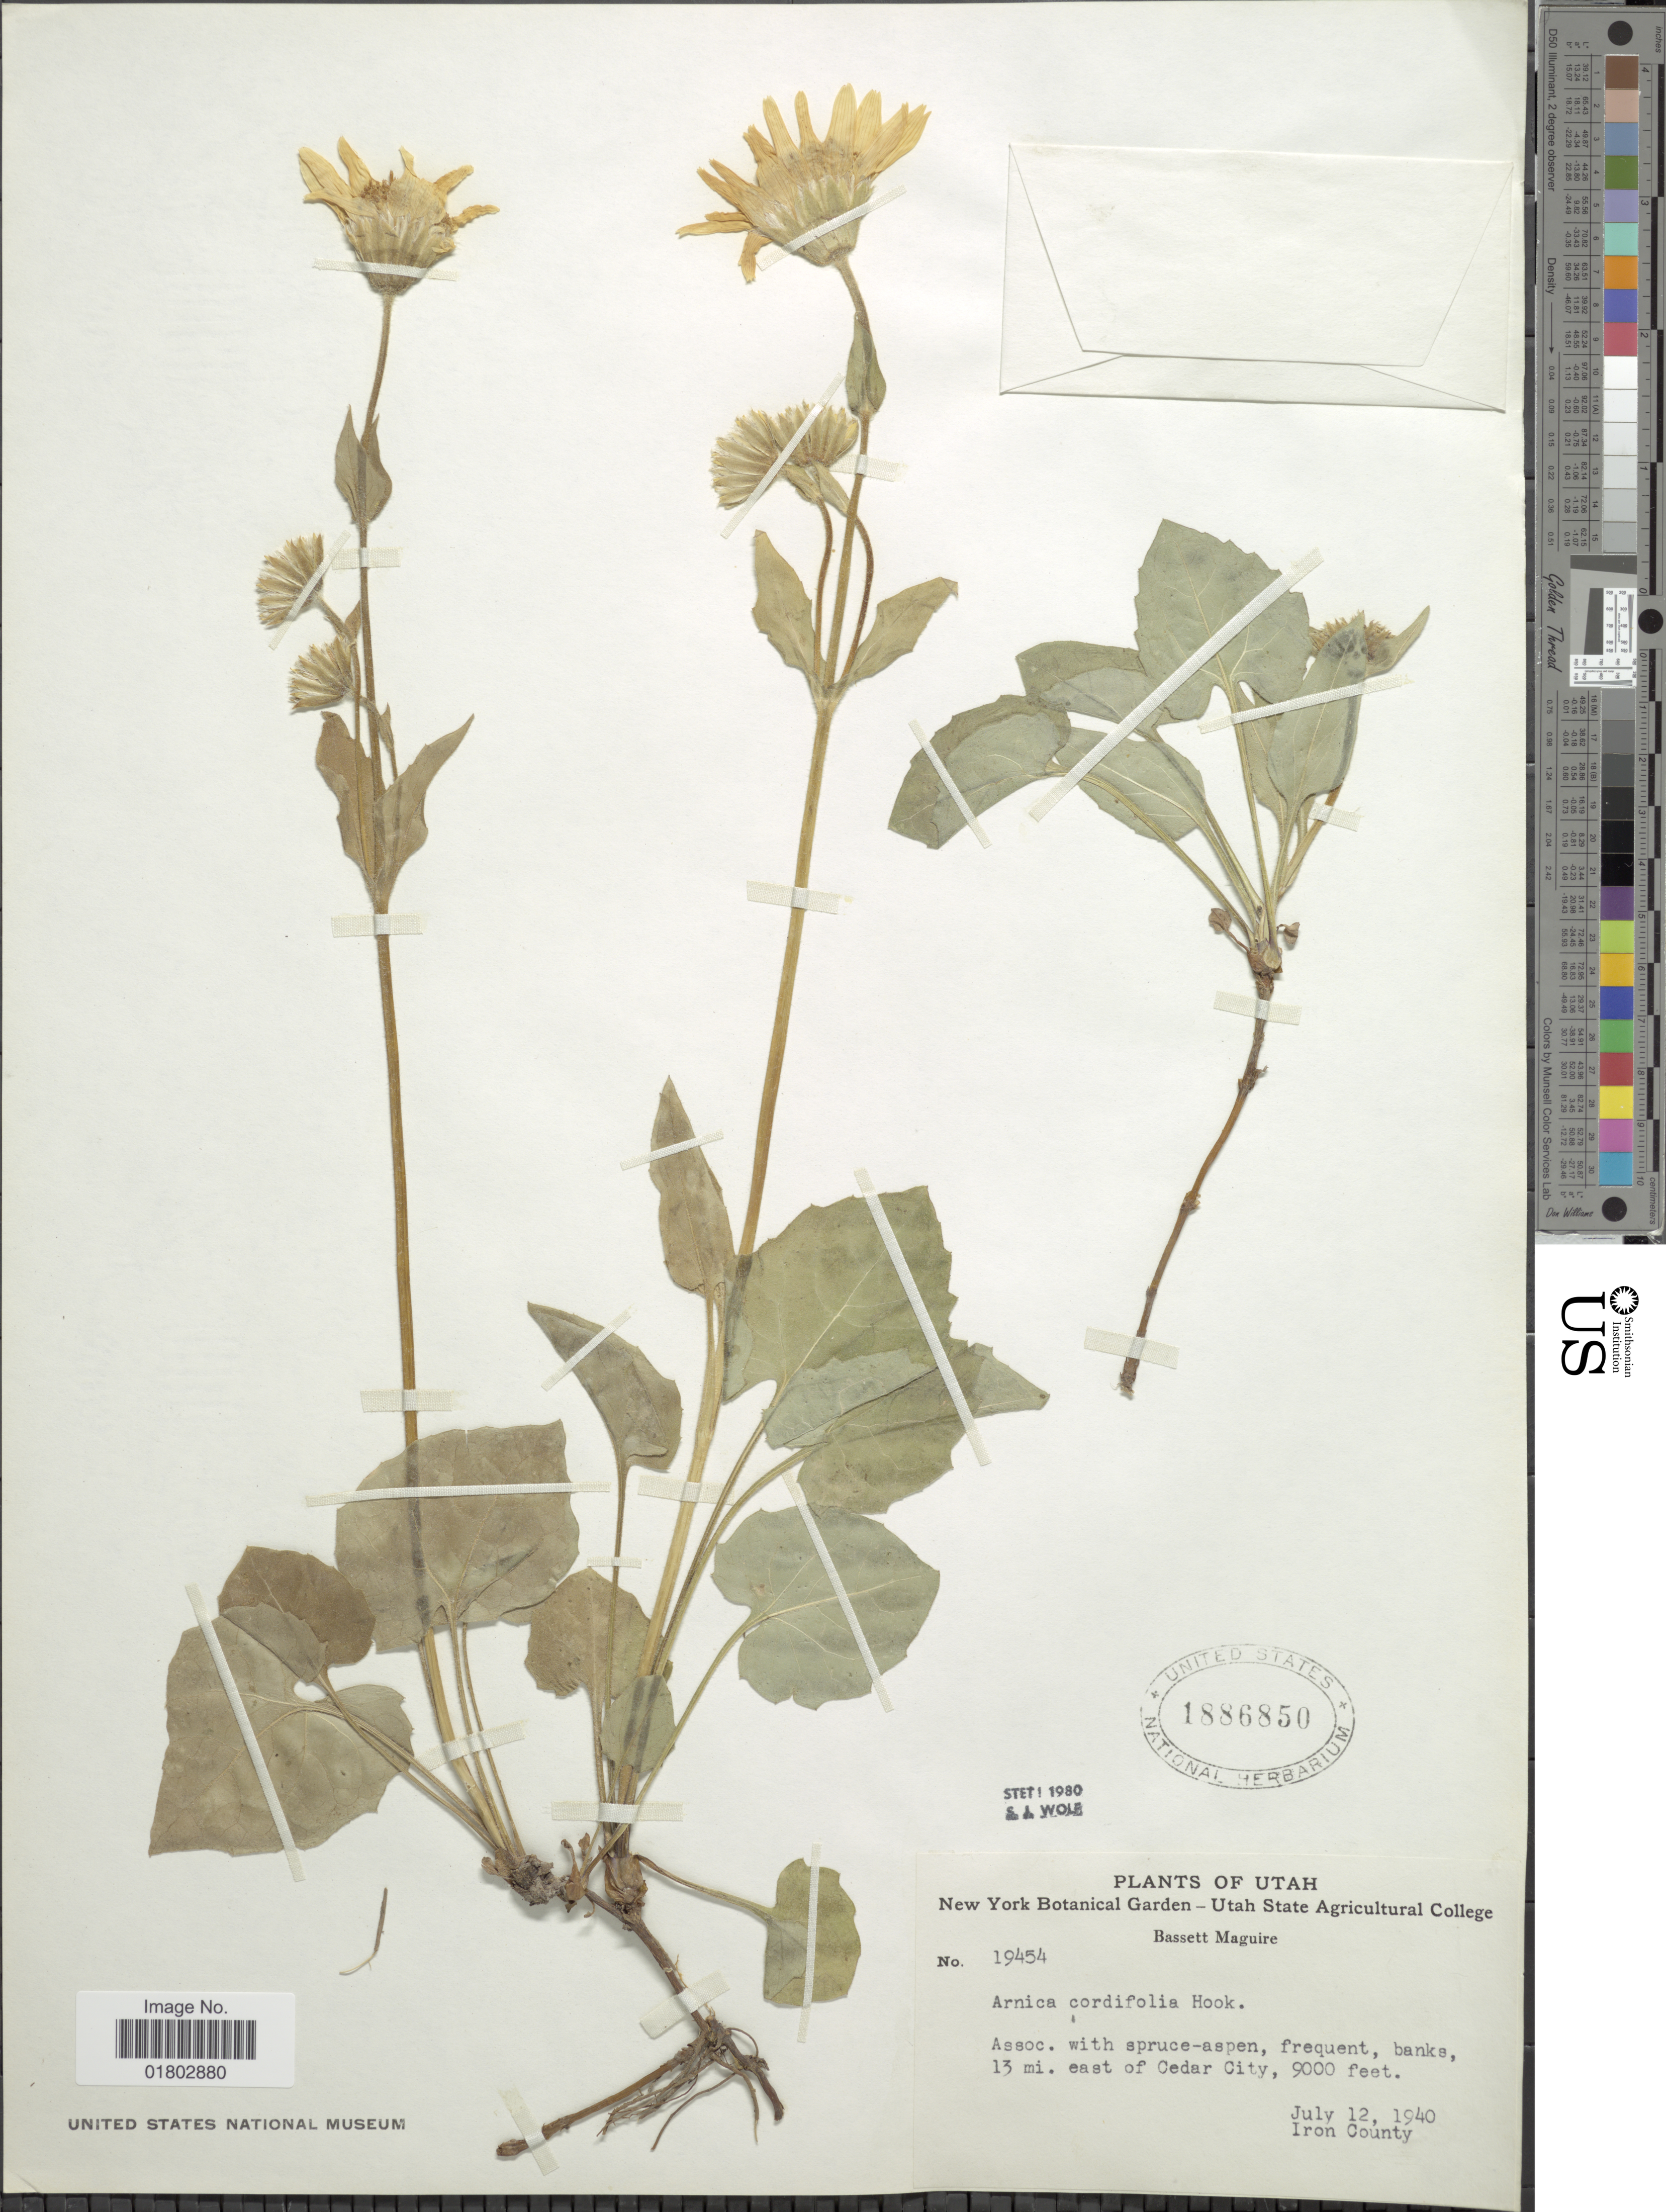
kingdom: Plantae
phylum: Tracheophyta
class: Magnoliopsida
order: Asterales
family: Asteraceae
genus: Arnica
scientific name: Arnica cordifolia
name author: Hook.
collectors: B. Maguire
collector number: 19454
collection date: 1940-07-12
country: United States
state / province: Utah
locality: Banks, 13 mi east of Cedar City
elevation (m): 2743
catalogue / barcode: US 1886850